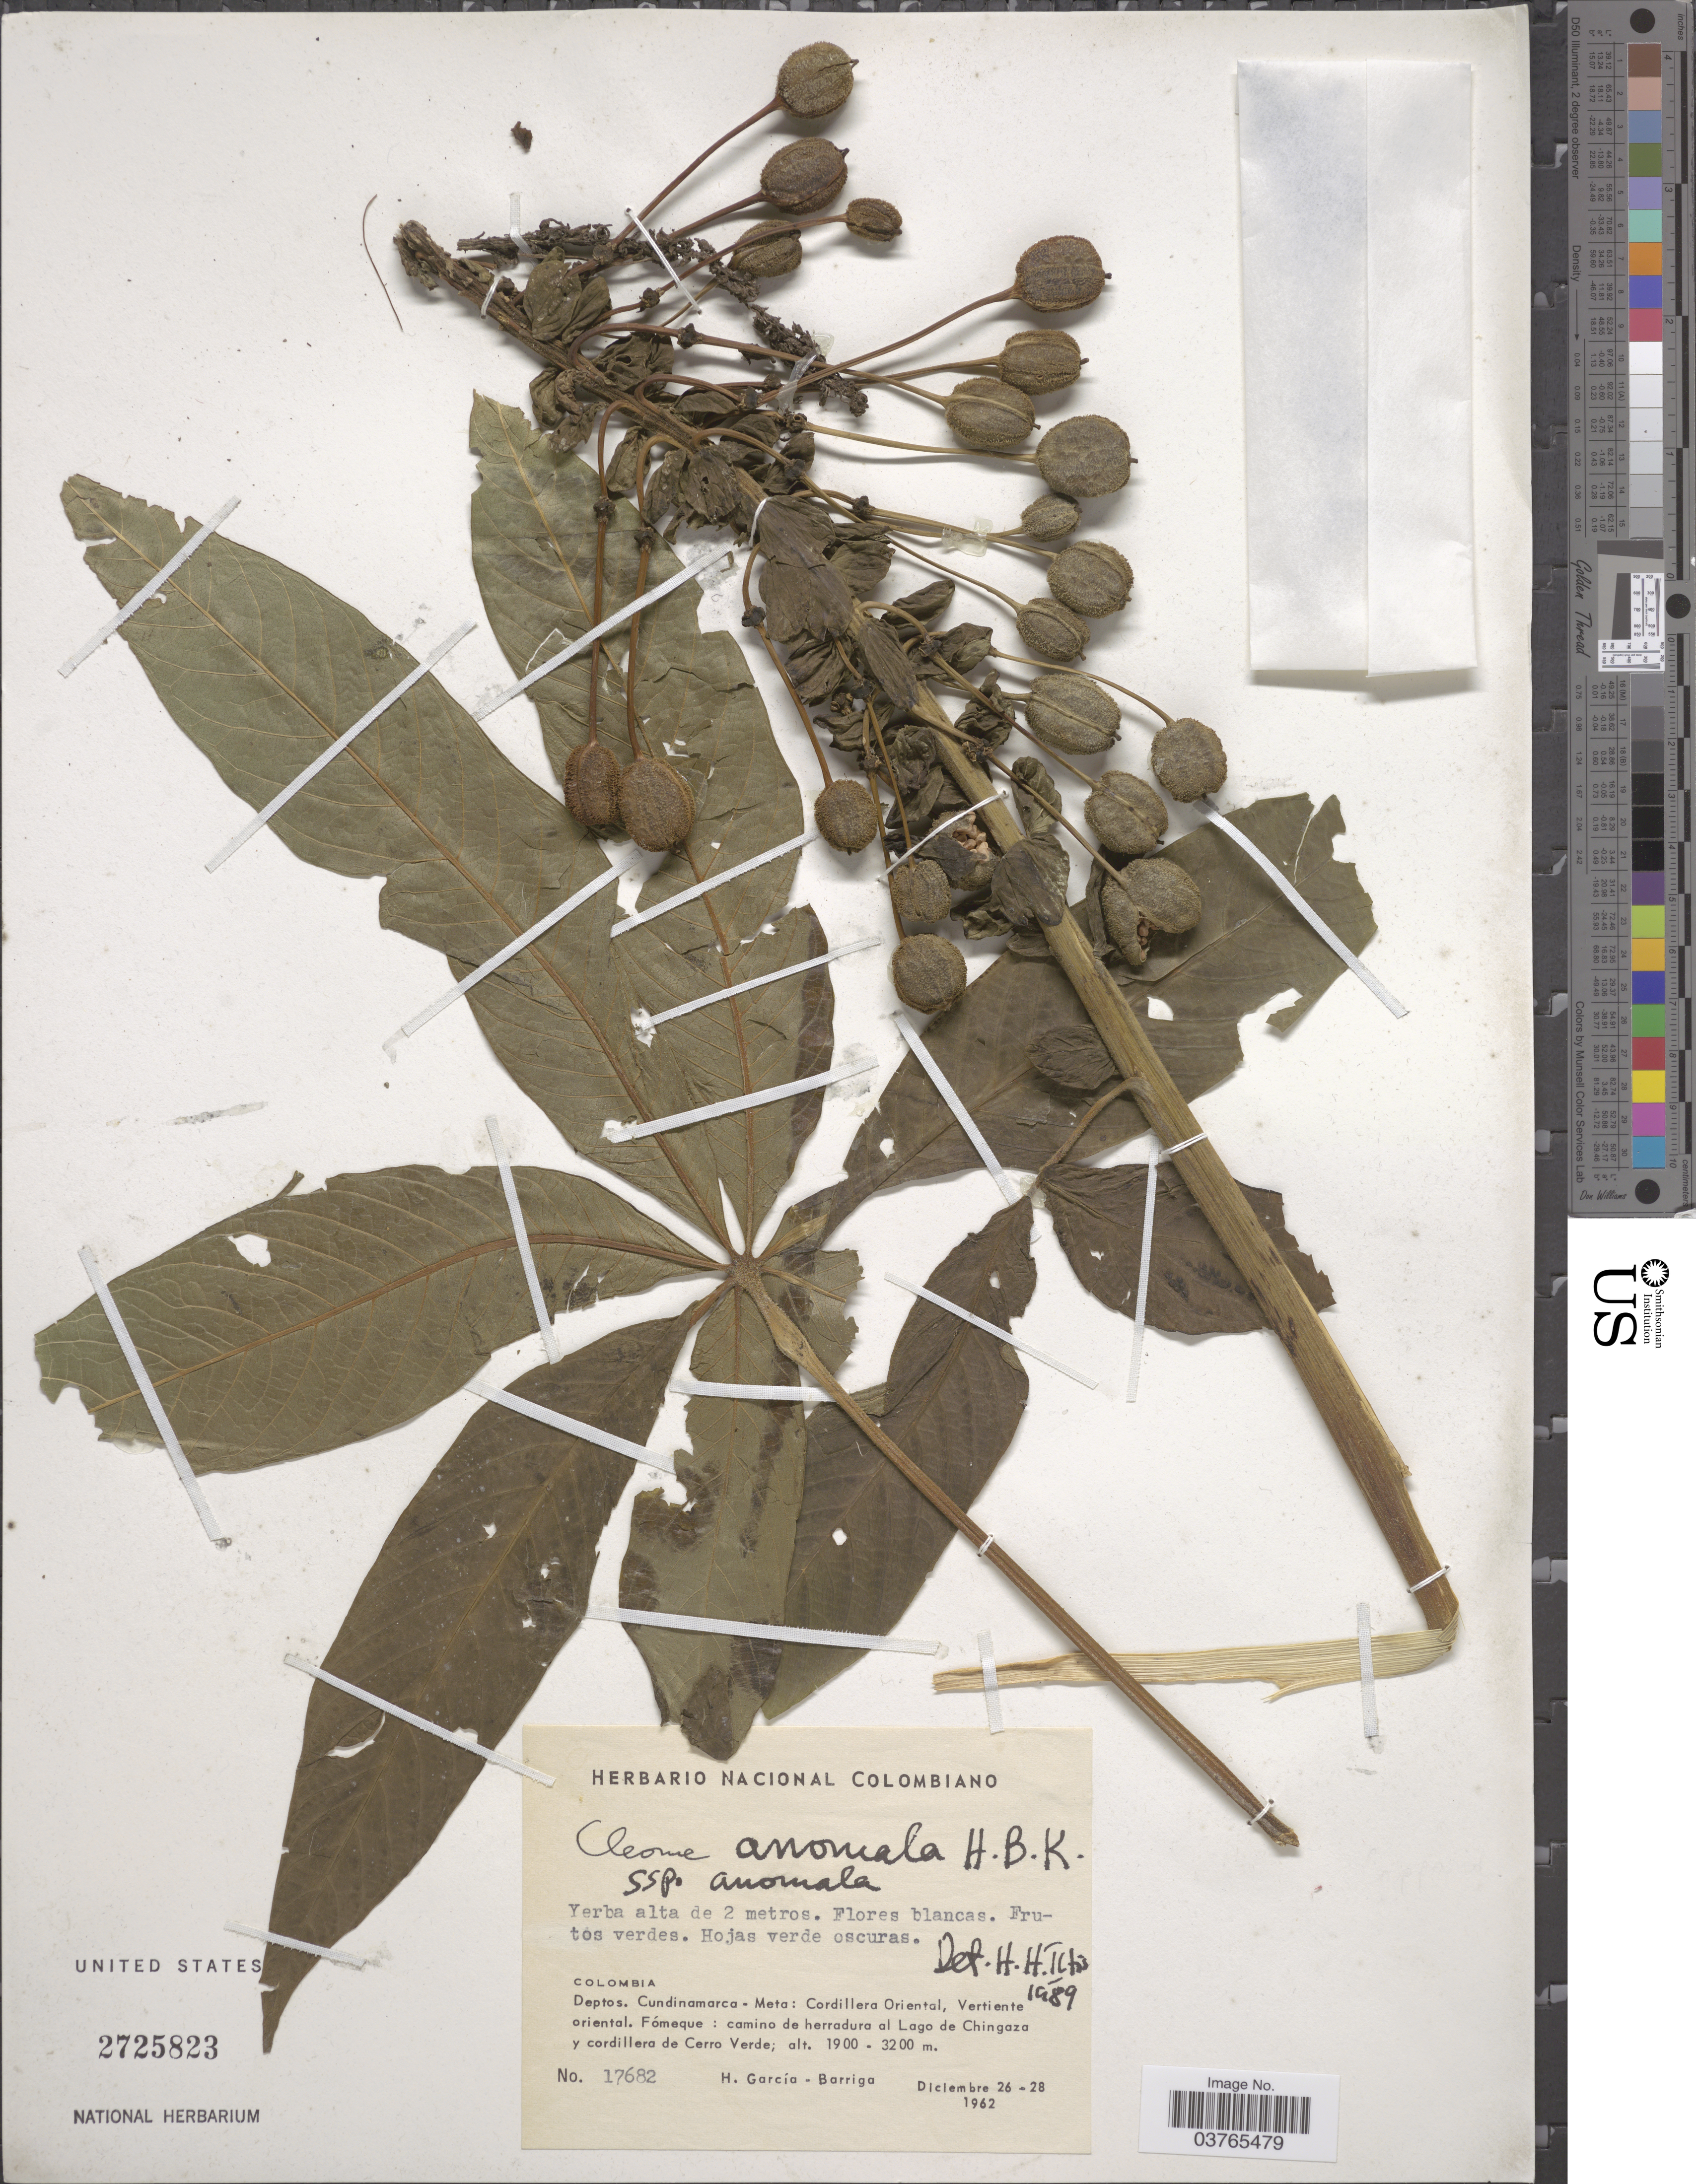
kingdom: Plantae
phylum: Tracheophyta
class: Magnoliopsida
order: Brassicales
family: Cleomaceae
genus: Andinocleome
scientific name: Andinocleome anomala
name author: (Kunth) Iltis ex E.M. McGinty & Roalson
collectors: H. García Barriga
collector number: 17682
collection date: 1962-12-26/1962-12-28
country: Colombia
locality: Deptos. Cundinamarca- Meta: Cordillera Oriental, Vertiente oriental. Fómeque: camino de herradura al Lago de Chingaza y cordillera de Cerro Verde.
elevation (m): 1900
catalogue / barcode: US 2725823